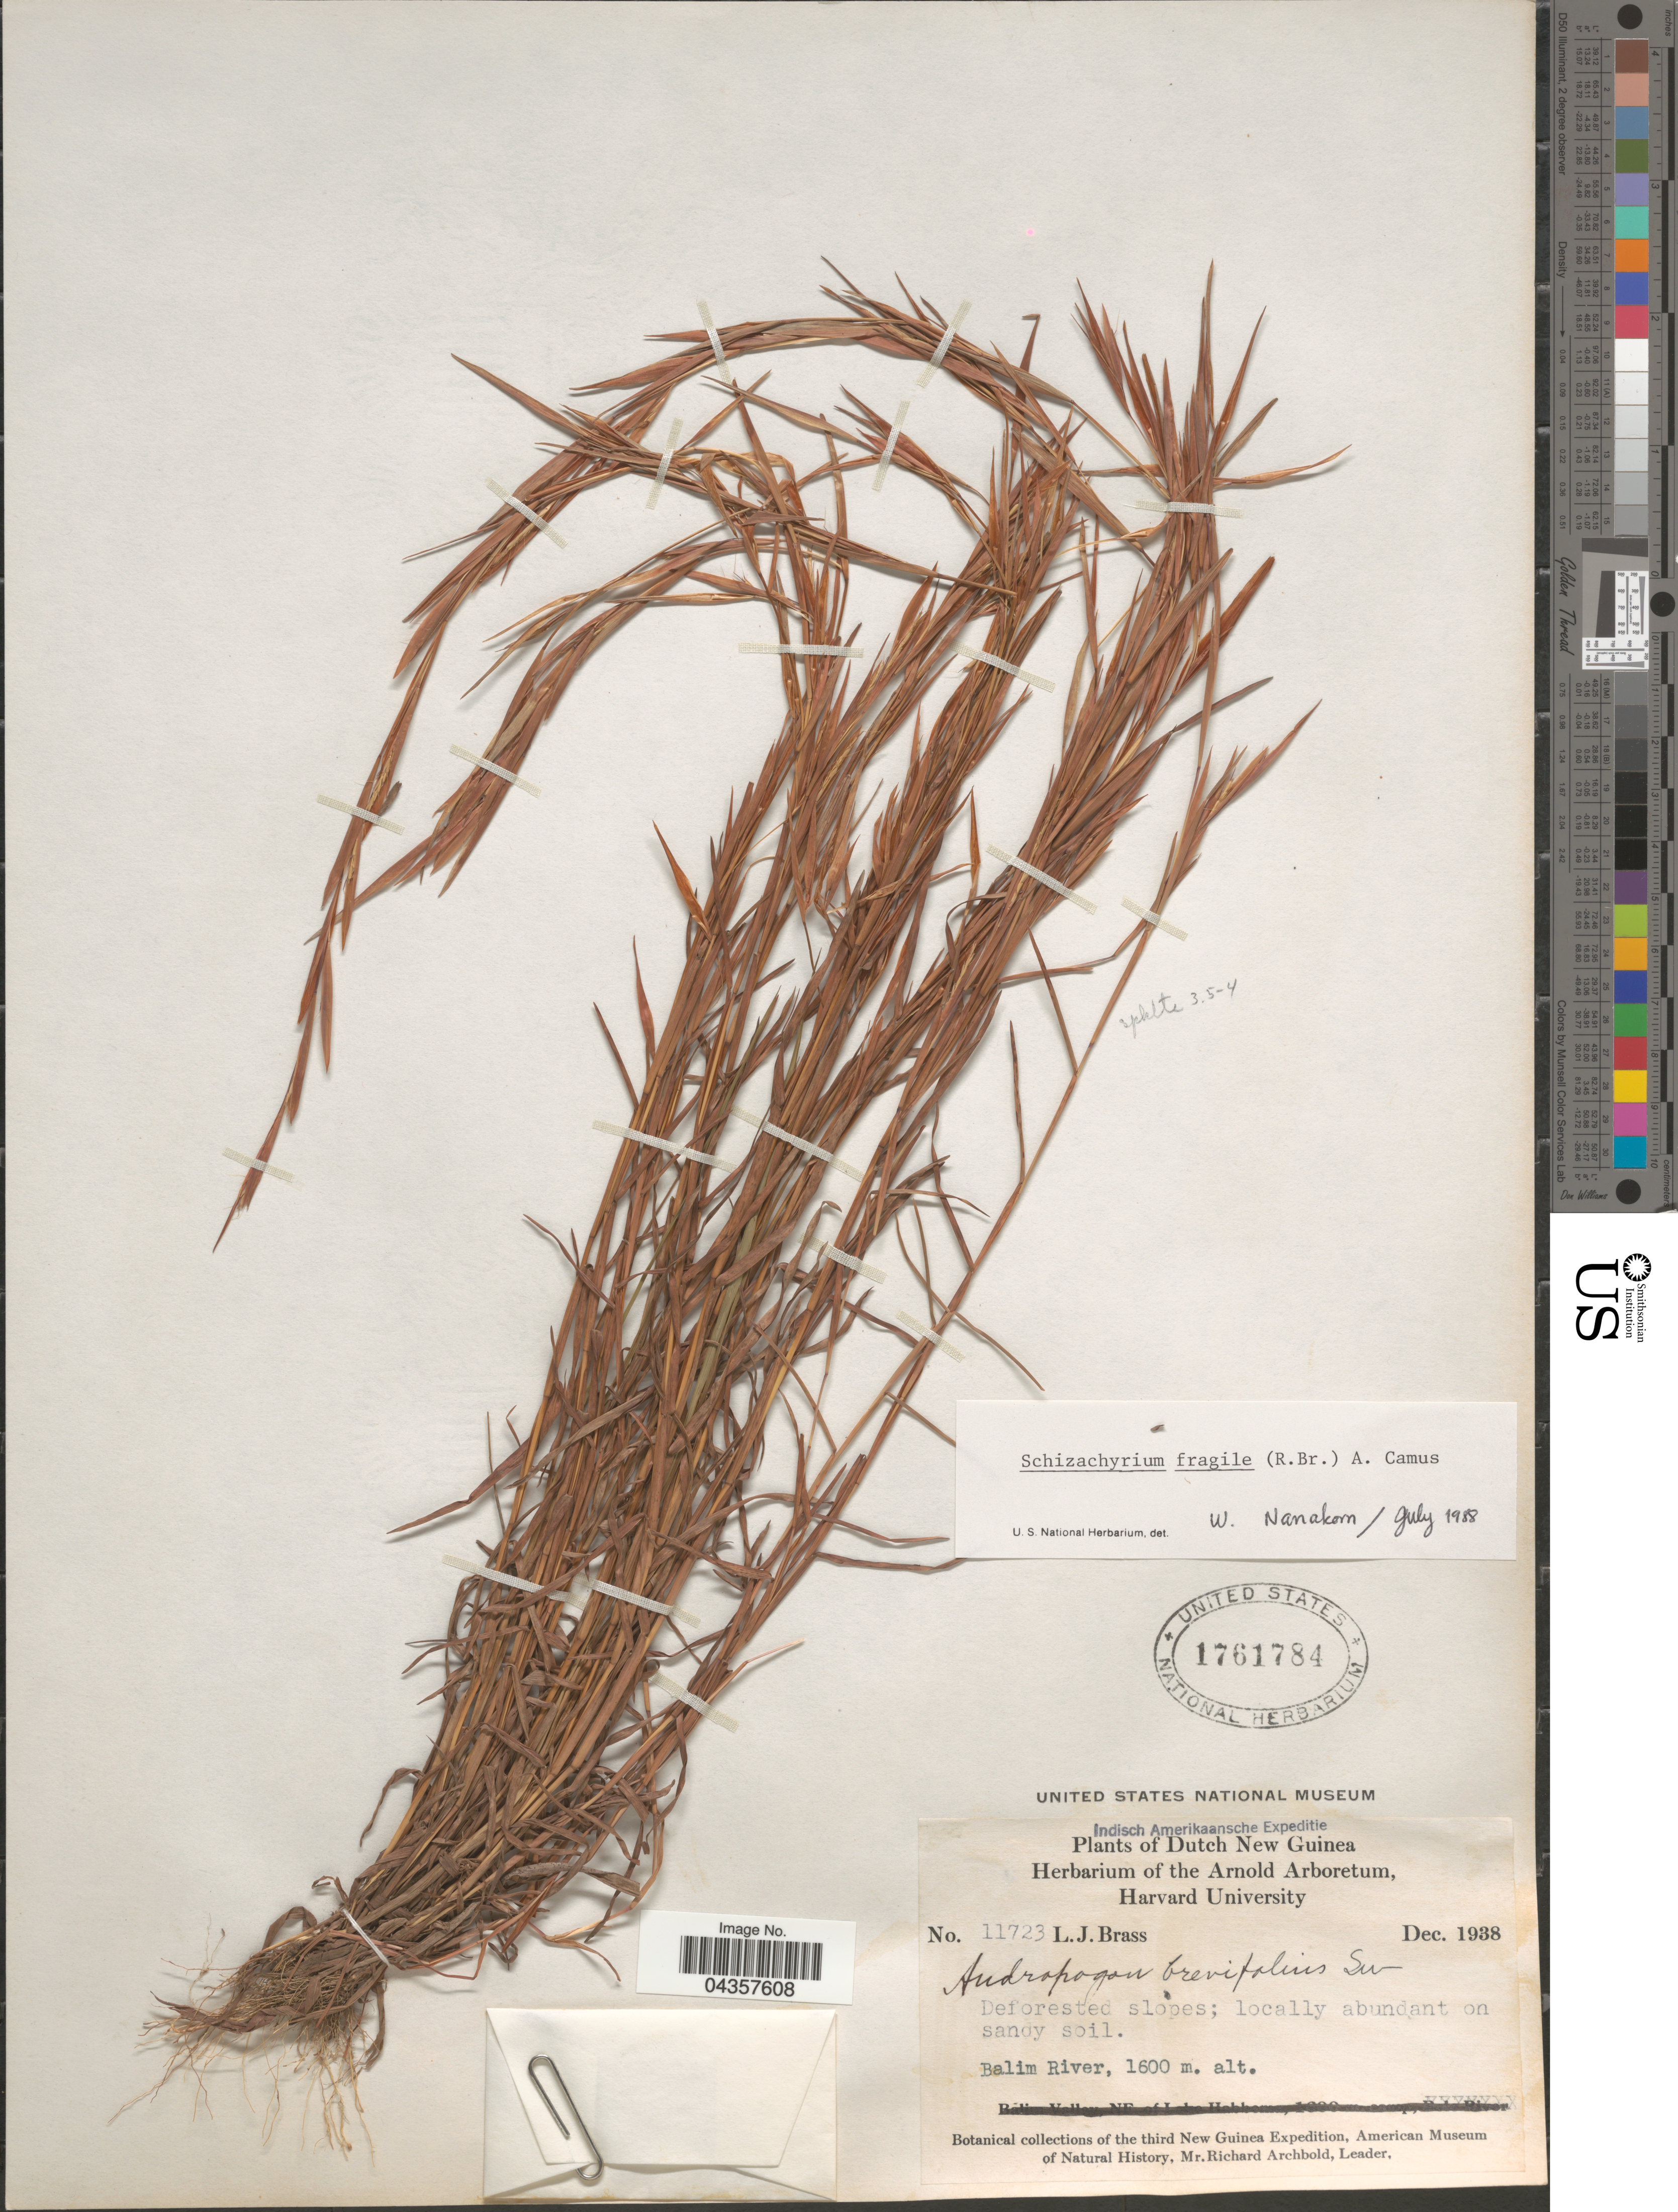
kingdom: Plantae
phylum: Tracheophyta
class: Liliopsida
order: Poales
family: Poaceae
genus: Schizachyrium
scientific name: Schizachyrium fragile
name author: (R. Br.) A. Camus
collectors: L. J. Brass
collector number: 11723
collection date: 1938-12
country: Papua New Guinea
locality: Indisch Amerikaansche Expeditie. Balim River. The third New Guinea Expedition.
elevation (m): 1600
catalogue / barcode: US 1761784